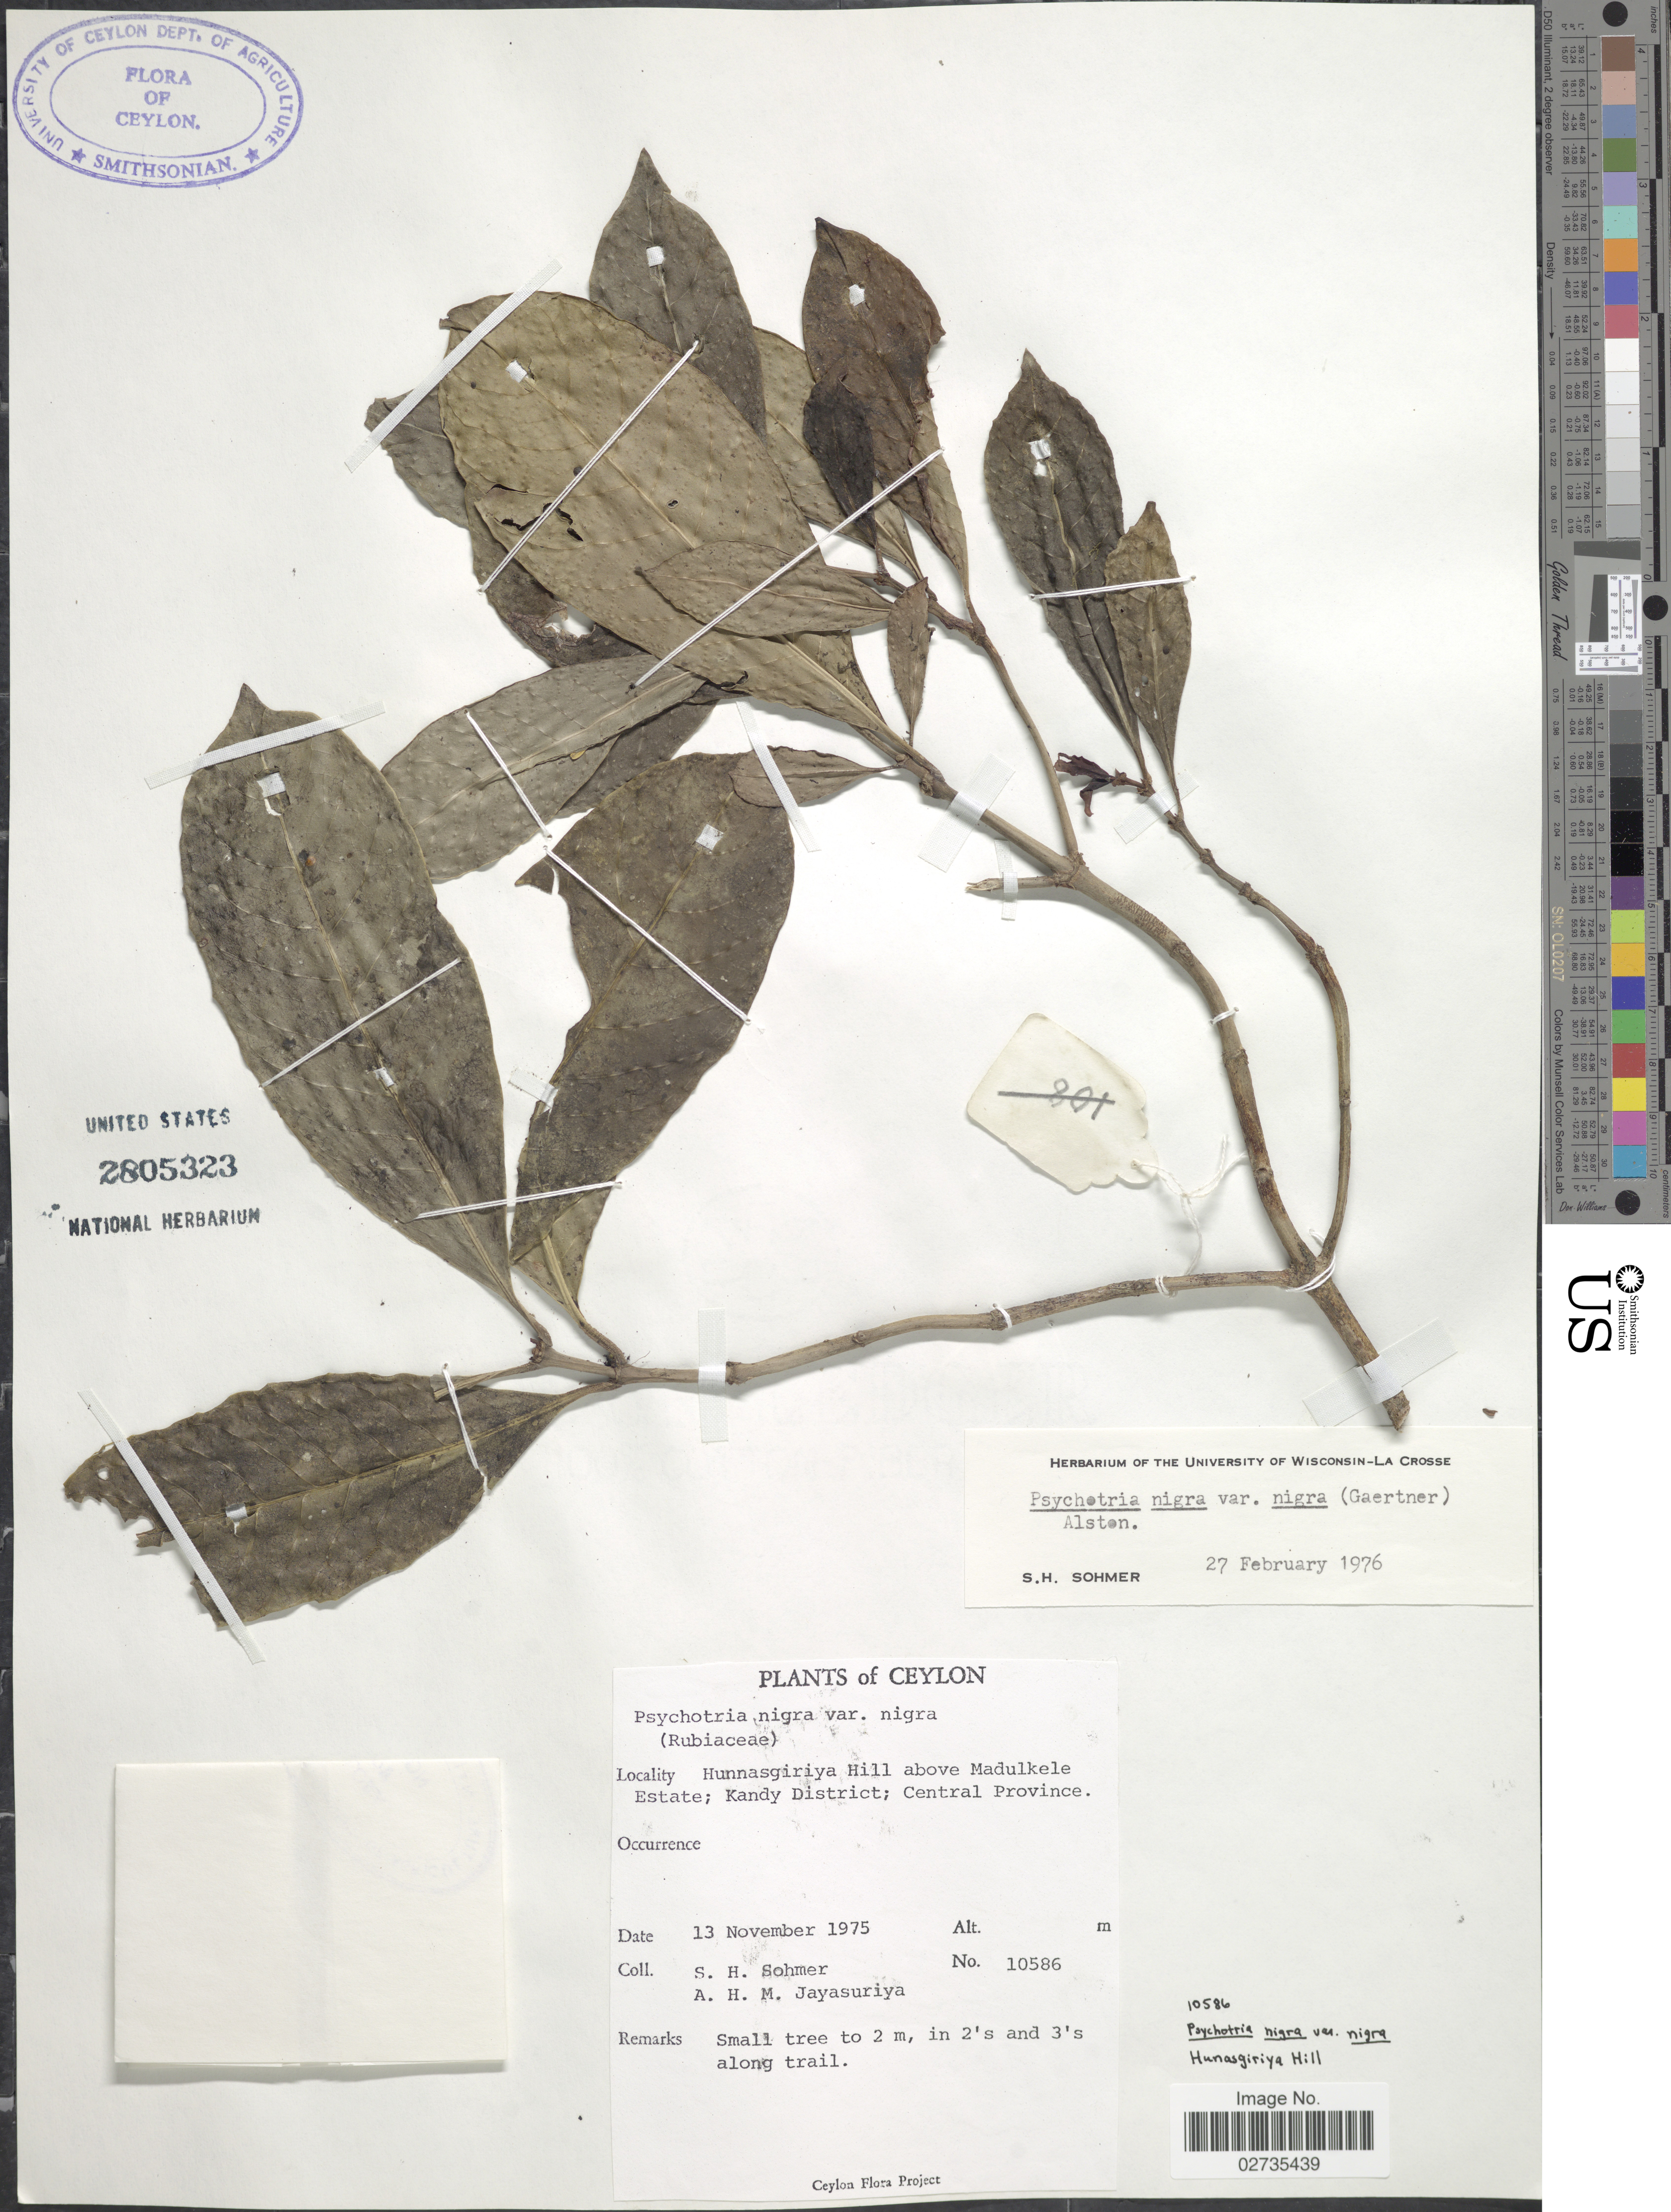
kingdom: Plantae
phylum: Tracheophyta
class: Magnoliopsida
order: Gentianales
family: Rubiaceae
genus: Psychotria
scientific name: Psychotria nigra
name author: (Gaertn.) Alston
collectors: S. H. Sohmer & A. H. Jayasuriya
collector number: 10586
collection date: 1975-11-13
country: Sri Lanka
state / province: Central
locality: Ceylon. Hunnasgiriya Hill above Madulkele Estate; Kandy District.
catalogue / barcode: US 2805323